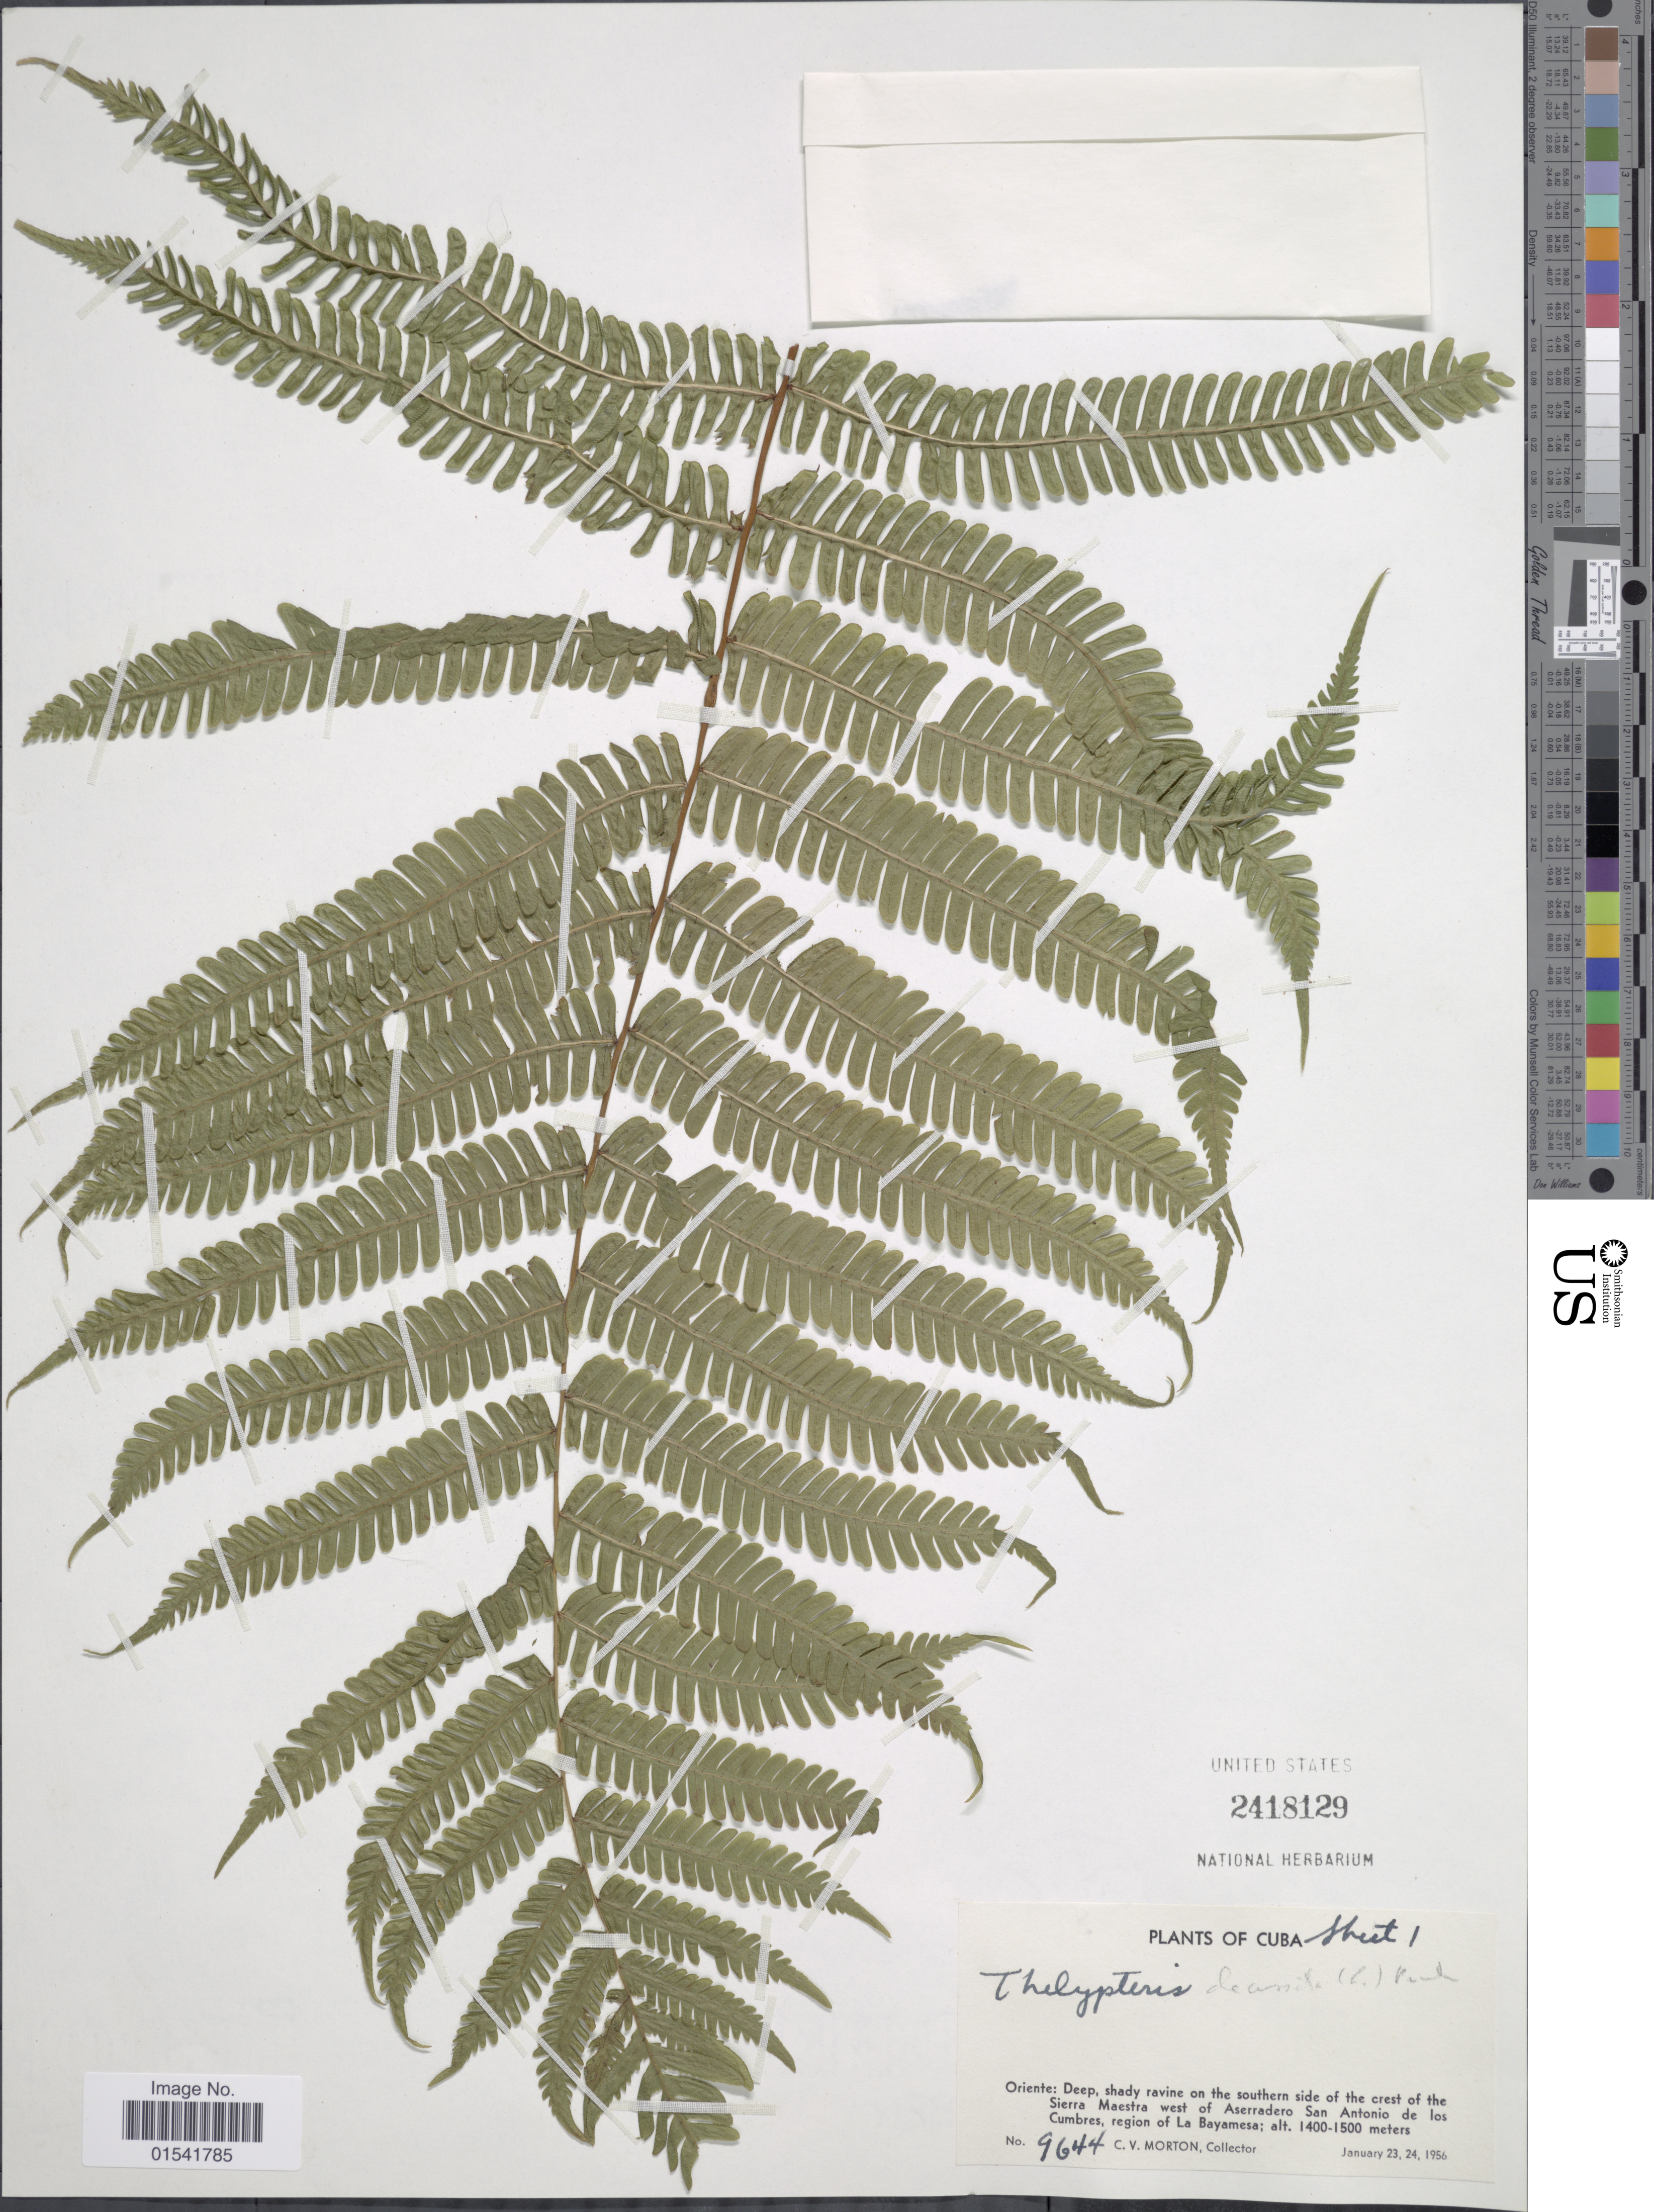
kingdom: Plantae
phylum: Tracheophyta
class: Polypodiopsida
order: Polypodiales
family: Thelypteridaceae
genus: Steiropteris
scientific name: Steiropteris decussata (L.) comb. nov., ined. 2015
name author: (L.)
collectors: C. V. Morton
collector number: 9644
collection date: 1956-01-23/1956-01-24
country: Cuba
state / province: Oriente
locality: Deep, shady ravine on the southern side of the crest of the Sierra Maestra west of Aserradero San Antonio de los Cumbres, region of La Bayamesa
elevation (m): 1400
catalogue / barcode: US 2418129